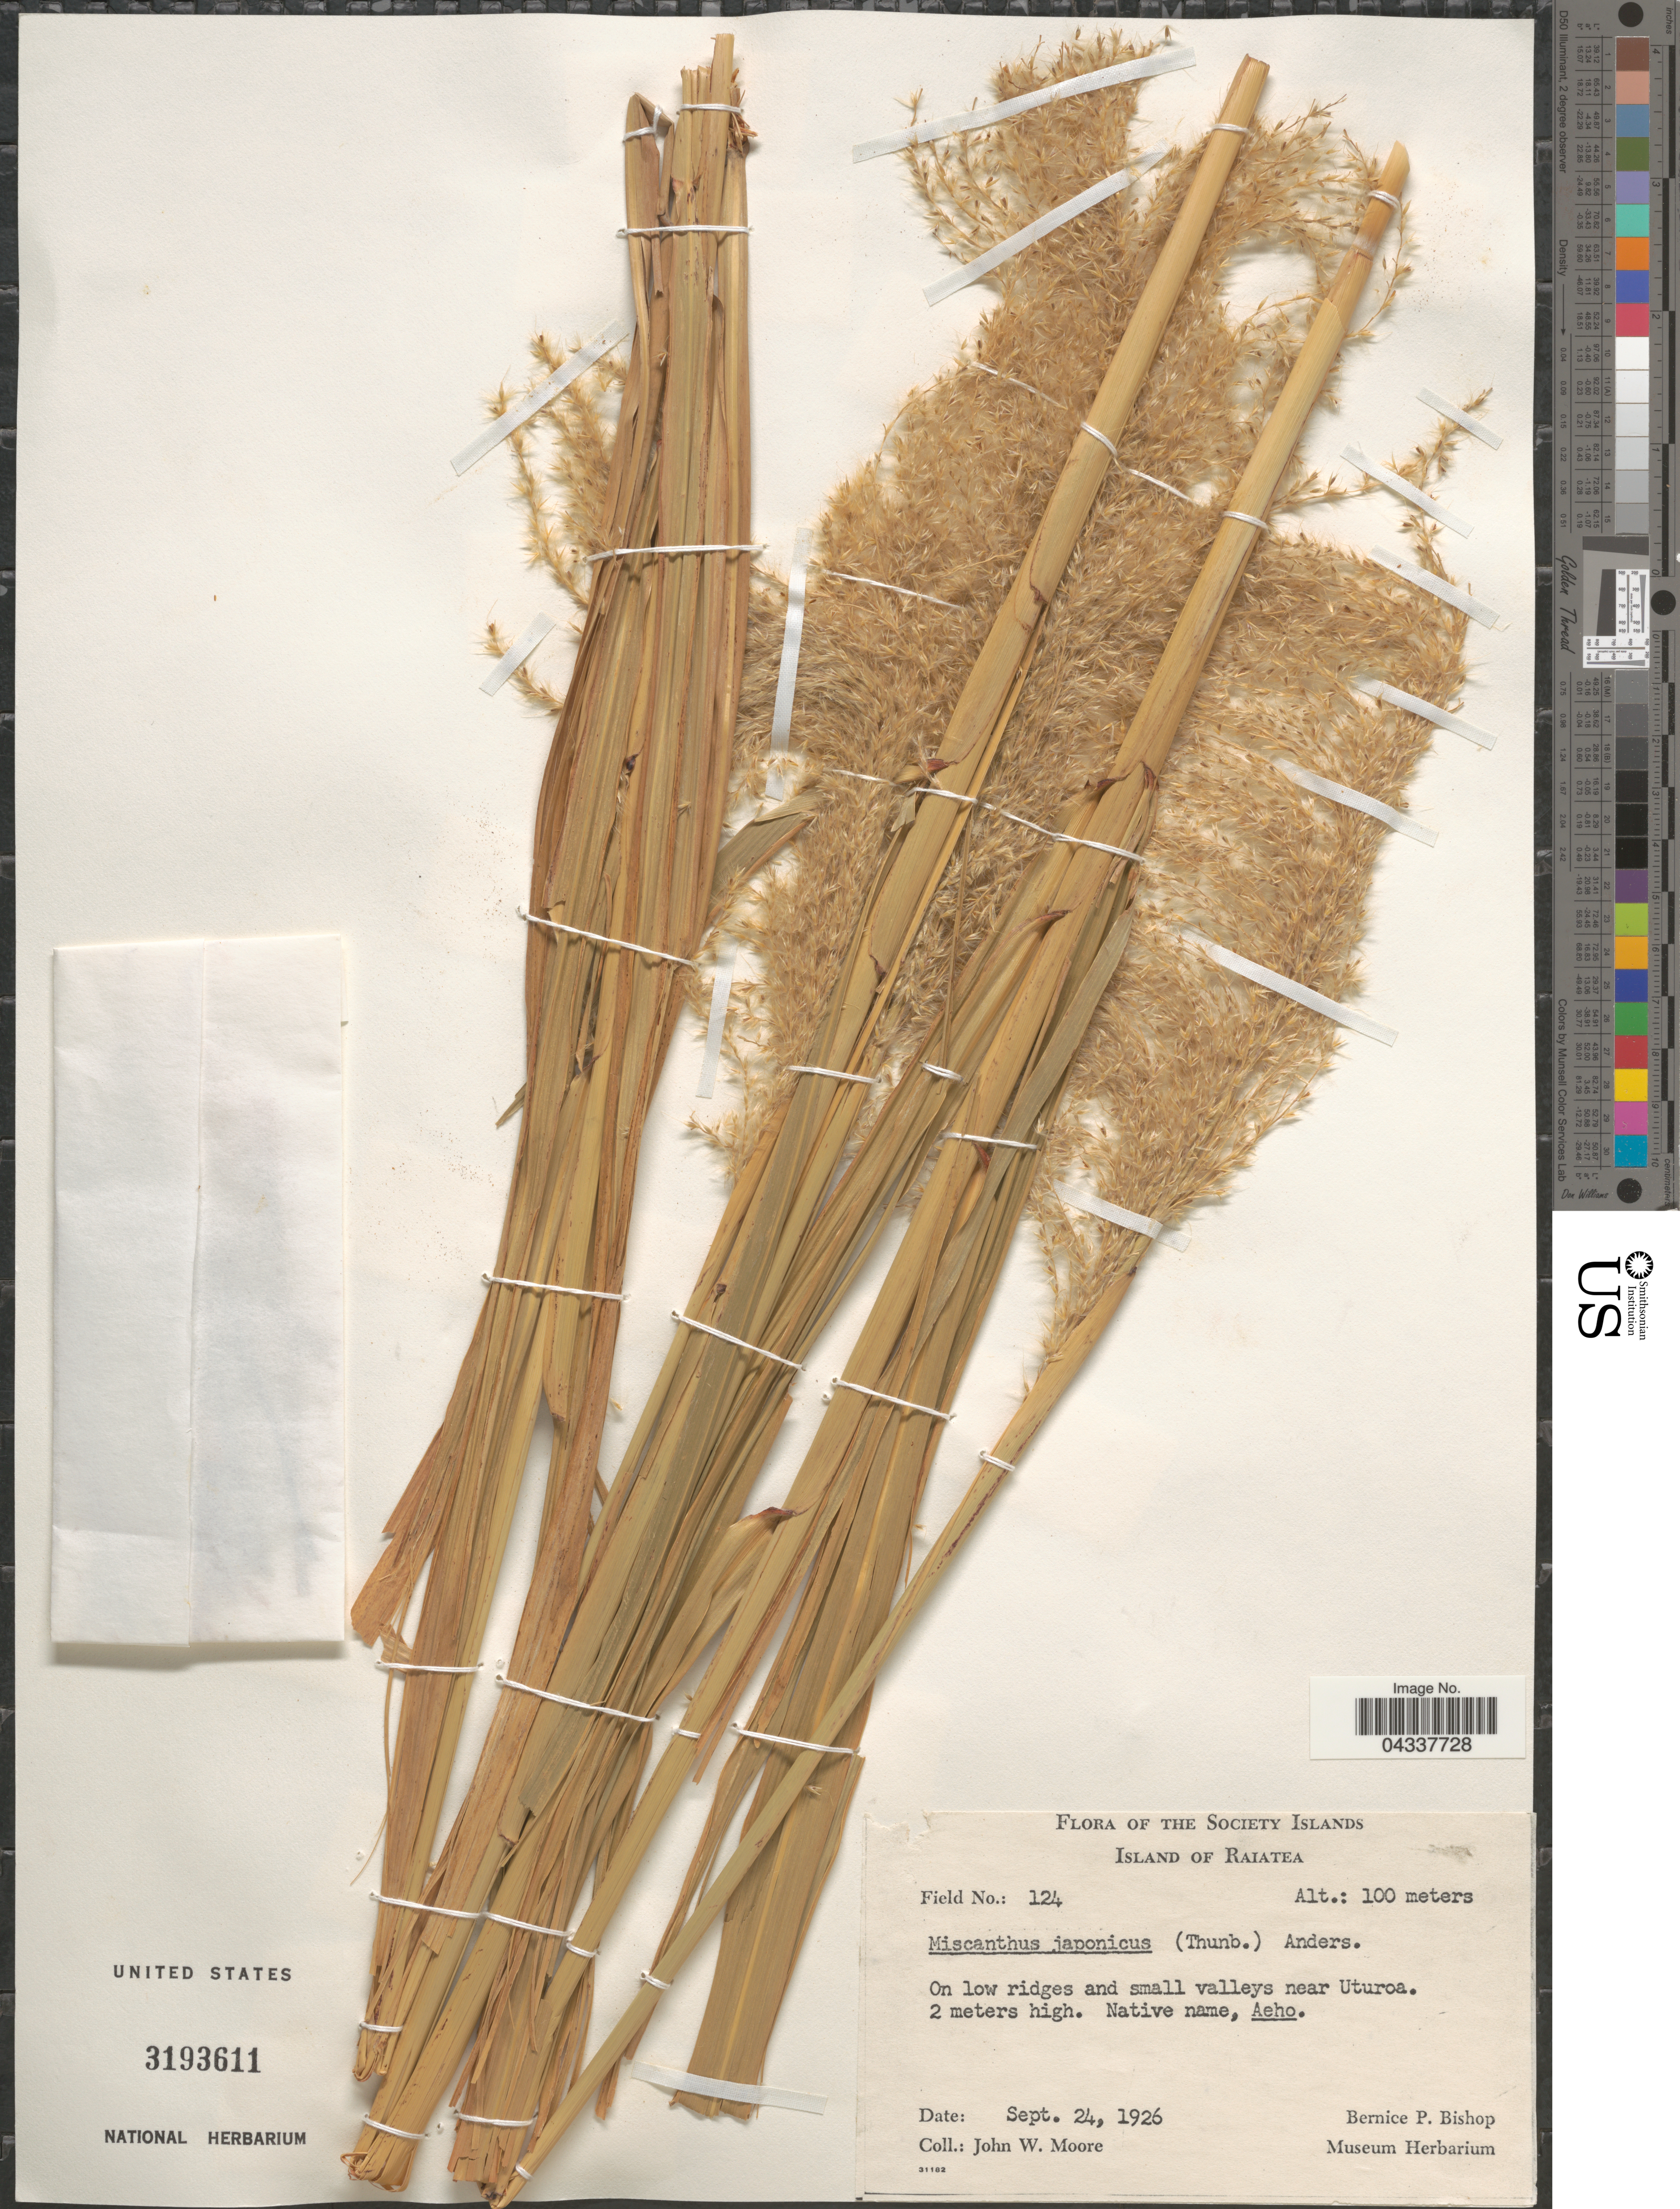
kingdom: Plantae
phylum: Tracheophyta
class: Liliopsida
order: Poales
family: Poaceae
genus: Miscanthus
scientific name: Miscanthus sinensis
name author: Andersson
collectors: J. Moore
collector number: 124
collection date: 1926-09-24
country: French Polynesia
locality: Society Islands. Island of Raiatea. On low ridges and small valleys near Uturoa.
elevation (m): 100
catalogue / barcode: US 3193611